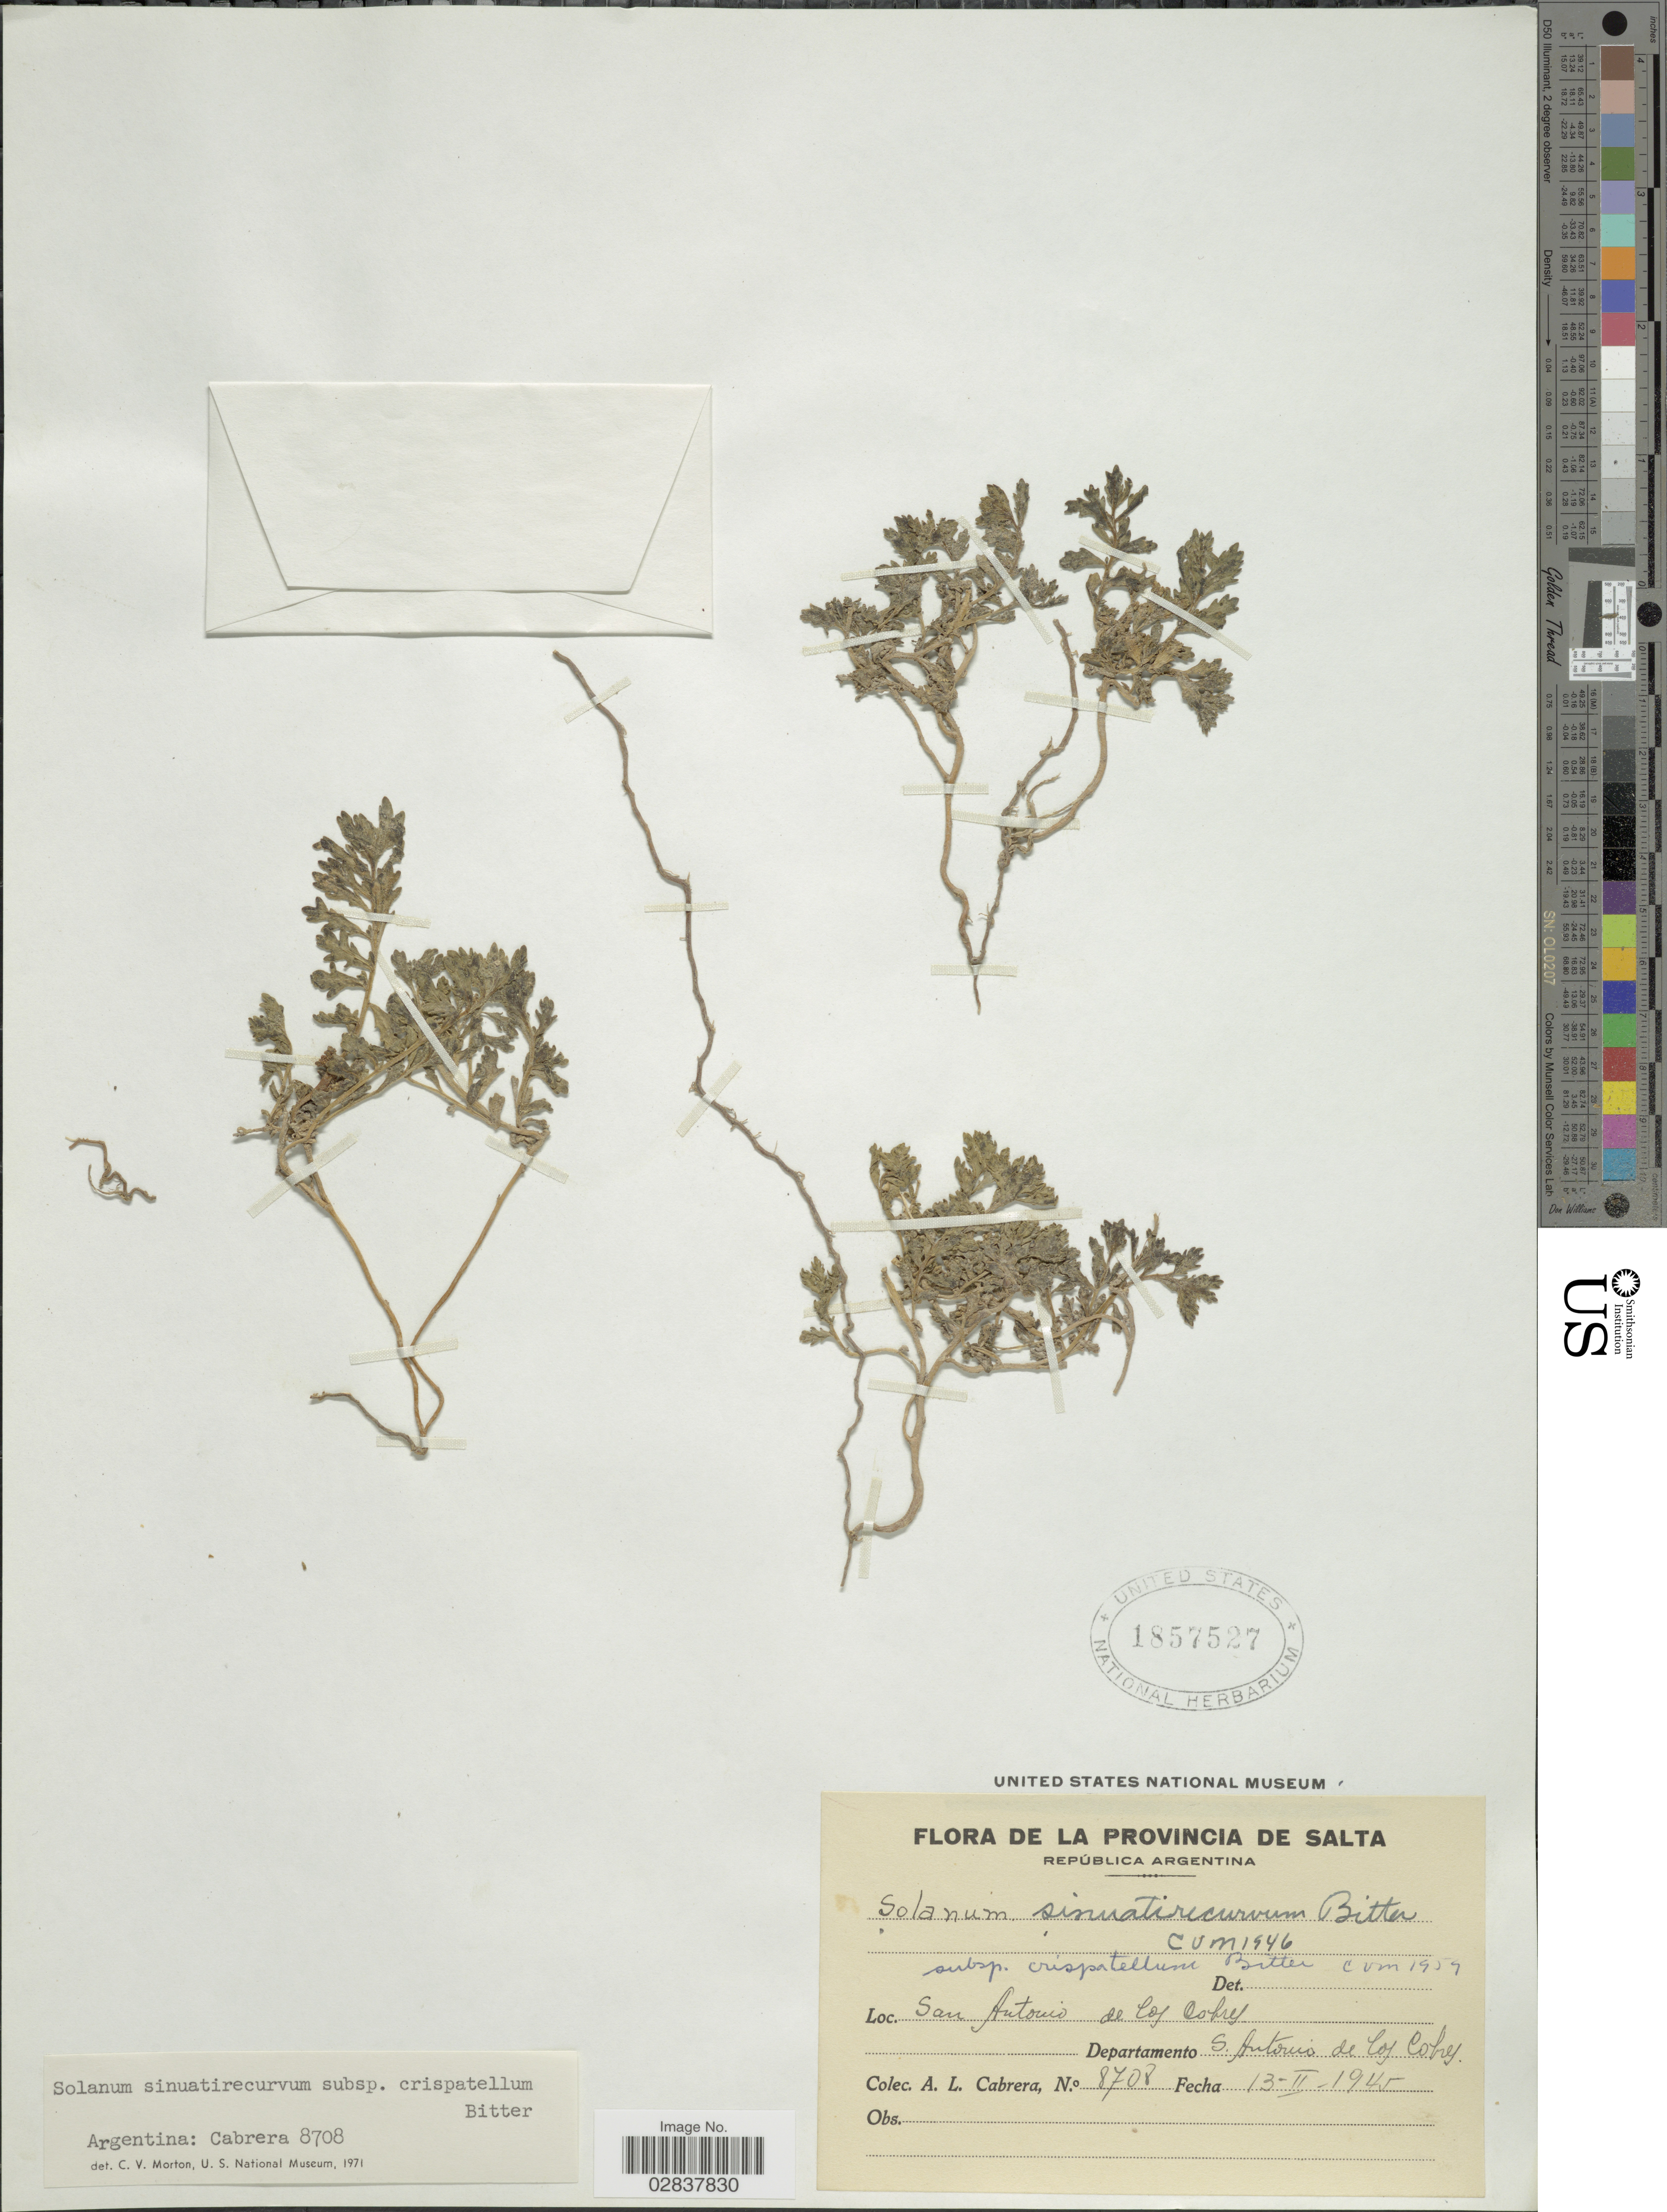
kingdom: Plantae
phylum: Tracheophyta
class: Magnoliopsida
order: Solanales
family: Solanaceae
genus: Solanum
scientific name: Solanum sinuatirecurvum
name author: Bitter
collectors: A. L. Cabrera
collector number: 8708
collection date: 1945-02-13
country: Argentina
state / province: Salta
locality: San Antonio de Los Cobres, Departamento S. Antonio de los Cobres.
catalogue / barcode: US 1857527